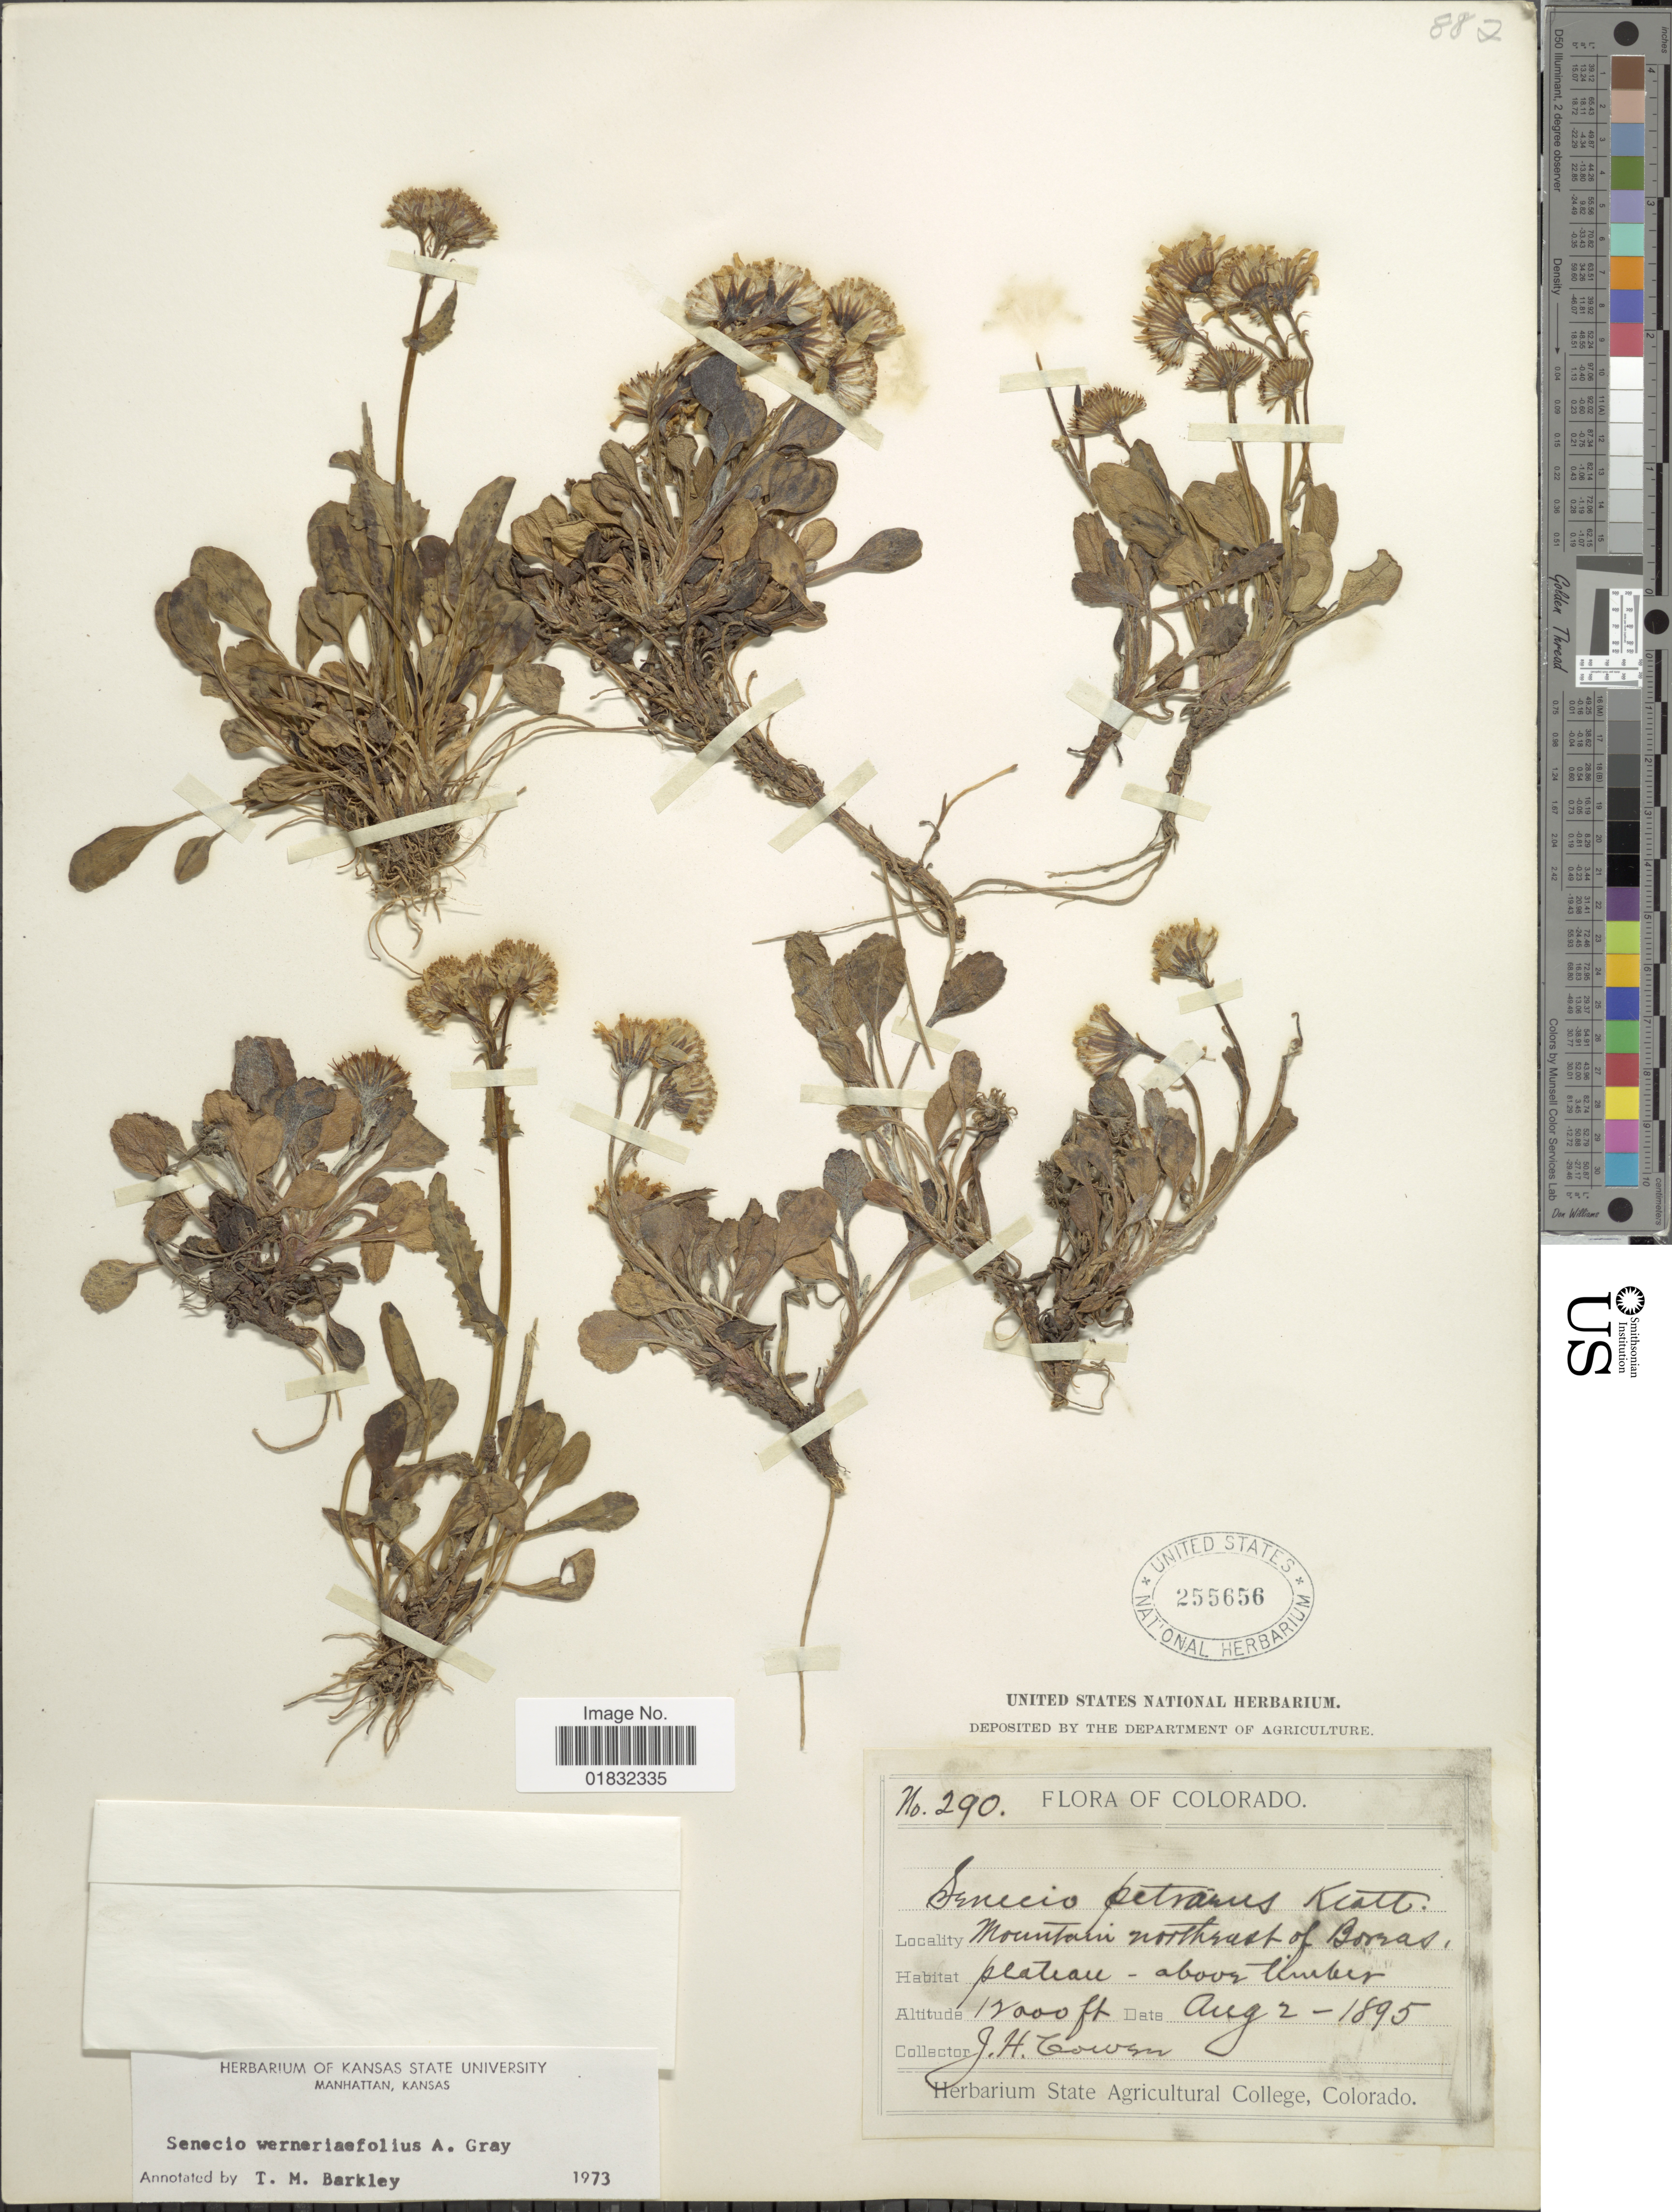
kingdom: Plantae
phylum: Tracheophyta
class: Magnoliopsida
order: Asterales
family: Asteraceae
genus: Packera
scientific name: Packera werneriifolia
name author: (A. Gray) W.A. Weber & Á. Löve ex Trock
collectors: J. H. Cowen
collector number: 290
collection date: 1895-08-02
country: United States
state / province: Colorado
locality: Mountain northeast of Borras, plateau - above timber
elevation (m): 3658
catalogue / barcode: US 255656